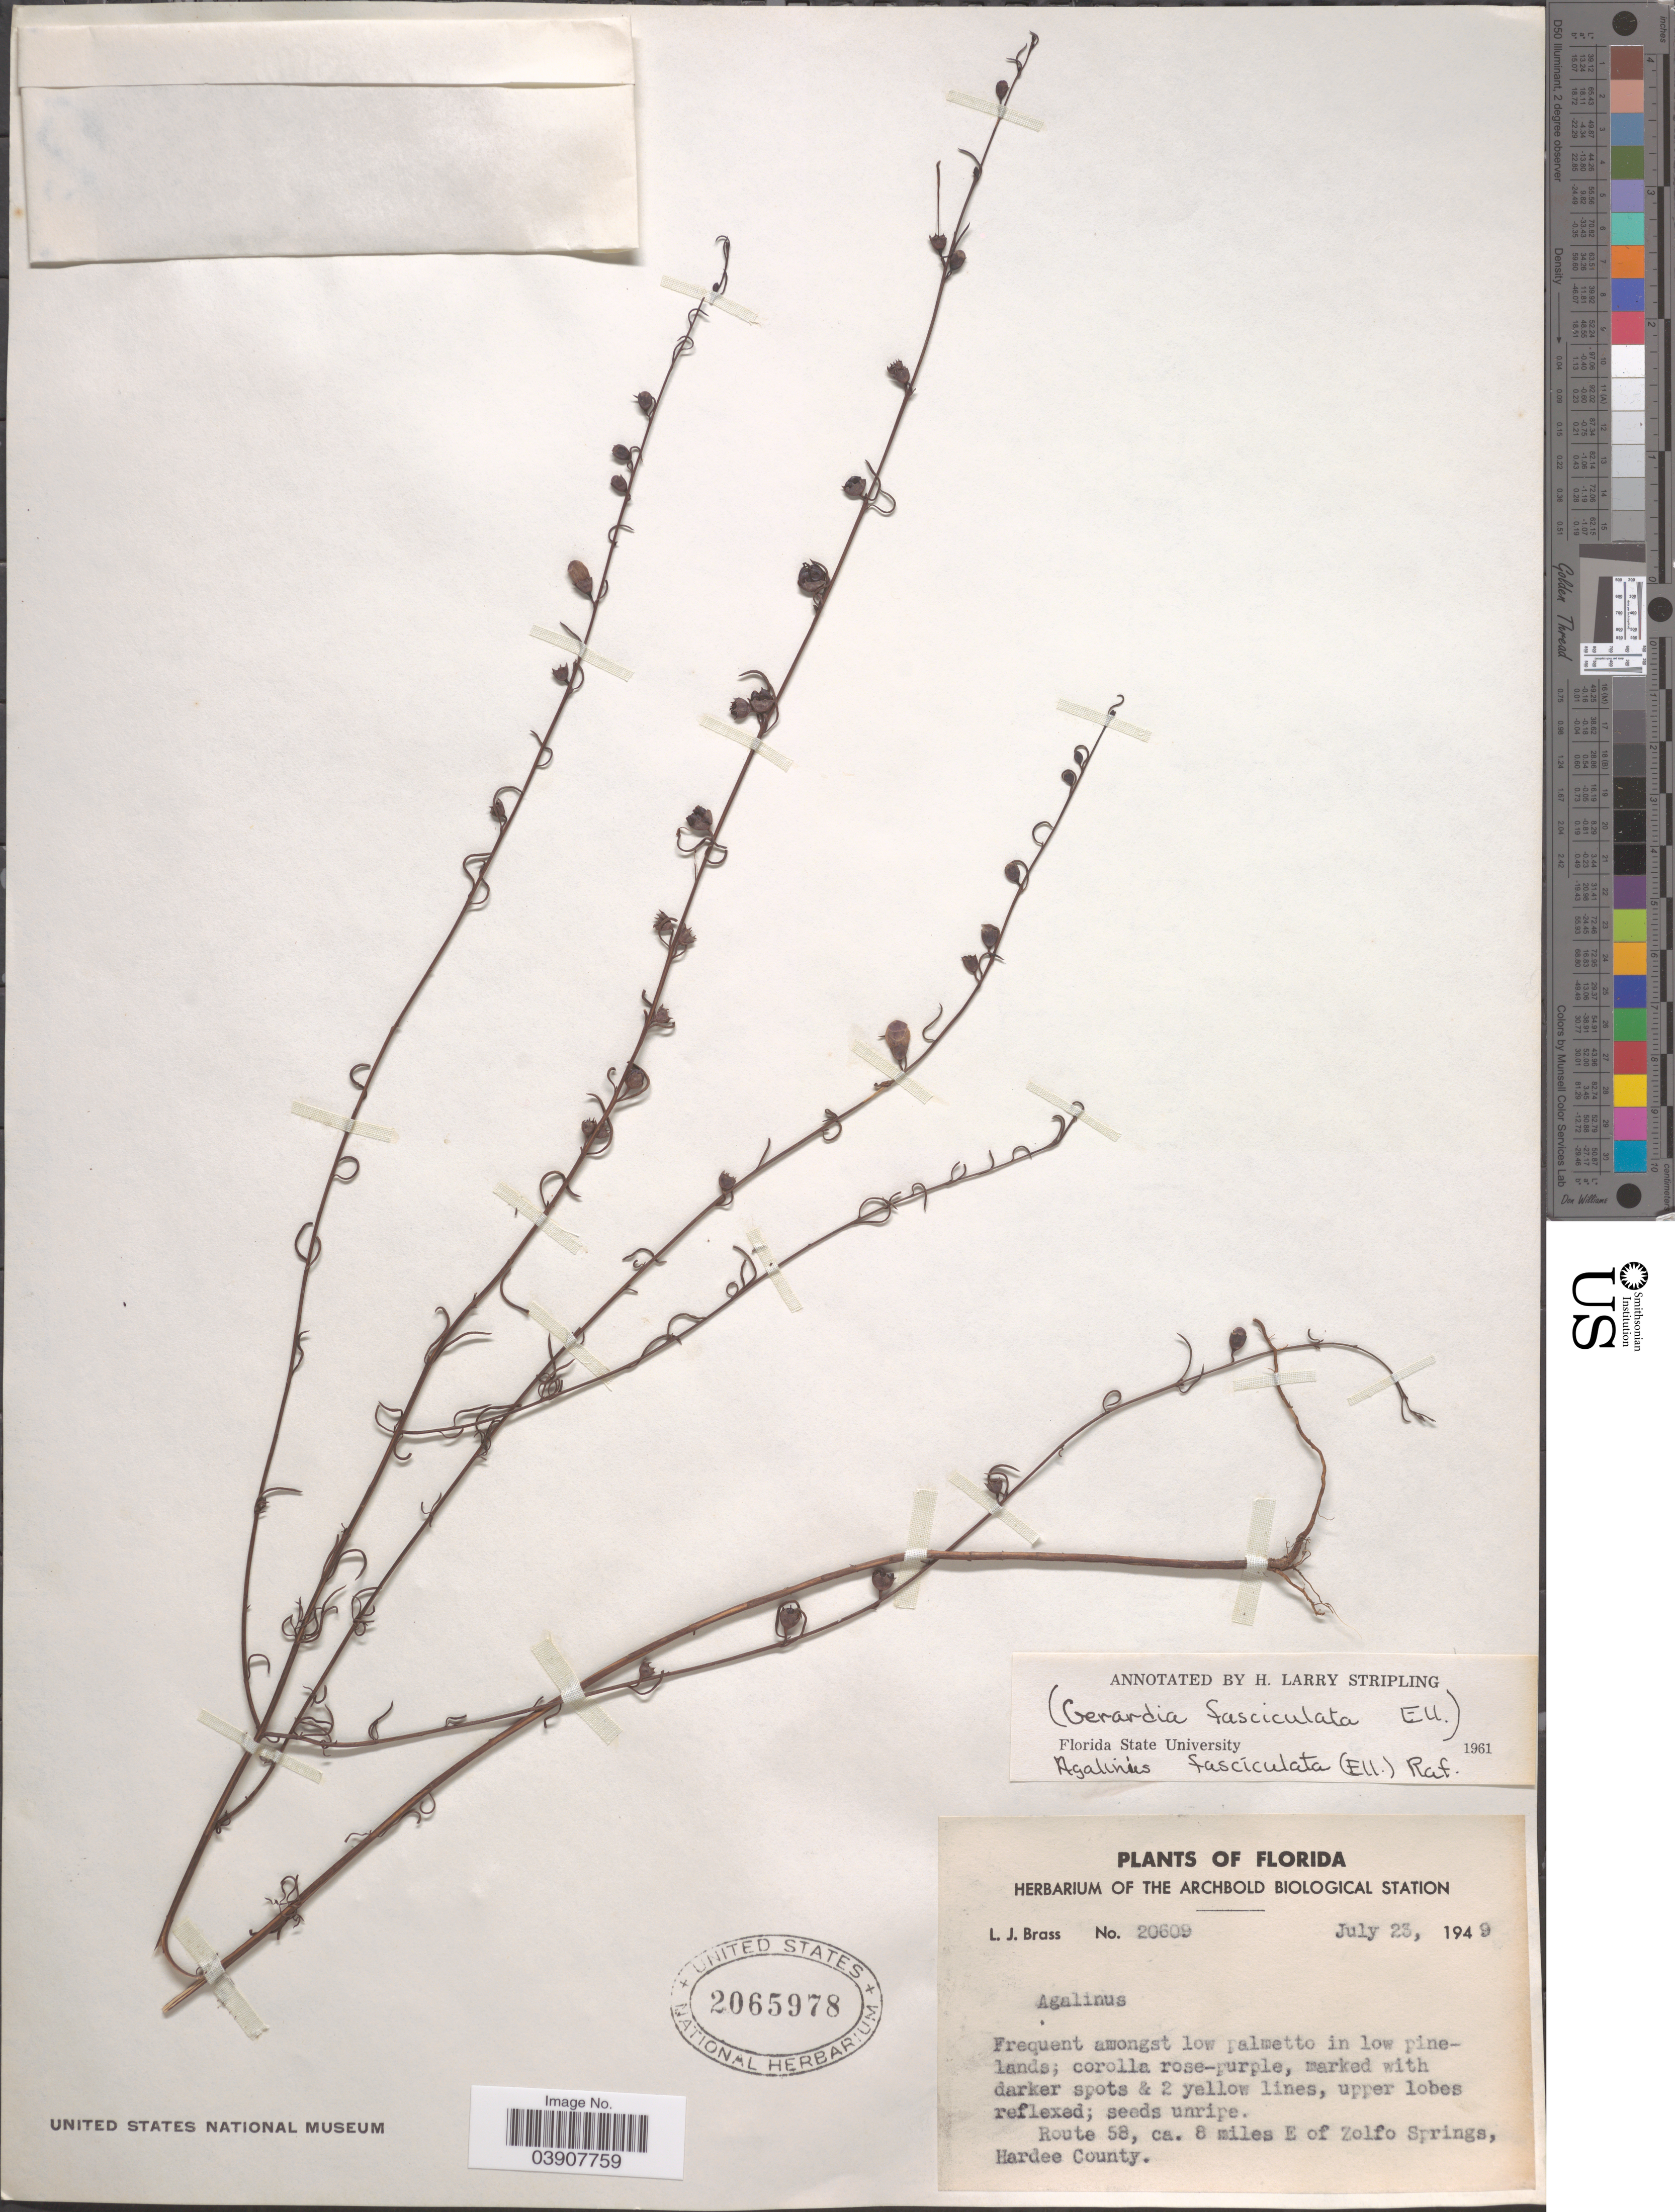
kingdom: Plantae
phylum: Tracheophyta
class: Magnoliopsida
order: Lamiales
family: Orobanchaceae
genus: Agalinis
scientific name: Agalinis fasciculata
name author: (Elliott) Raf.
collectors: L. J. Brass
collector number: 20609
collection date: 1949-07-23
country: United States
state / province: Florida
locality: Route 58, ca. 8 miles E of Zolfo Springs, Hardee County.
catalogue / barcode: US 2065978